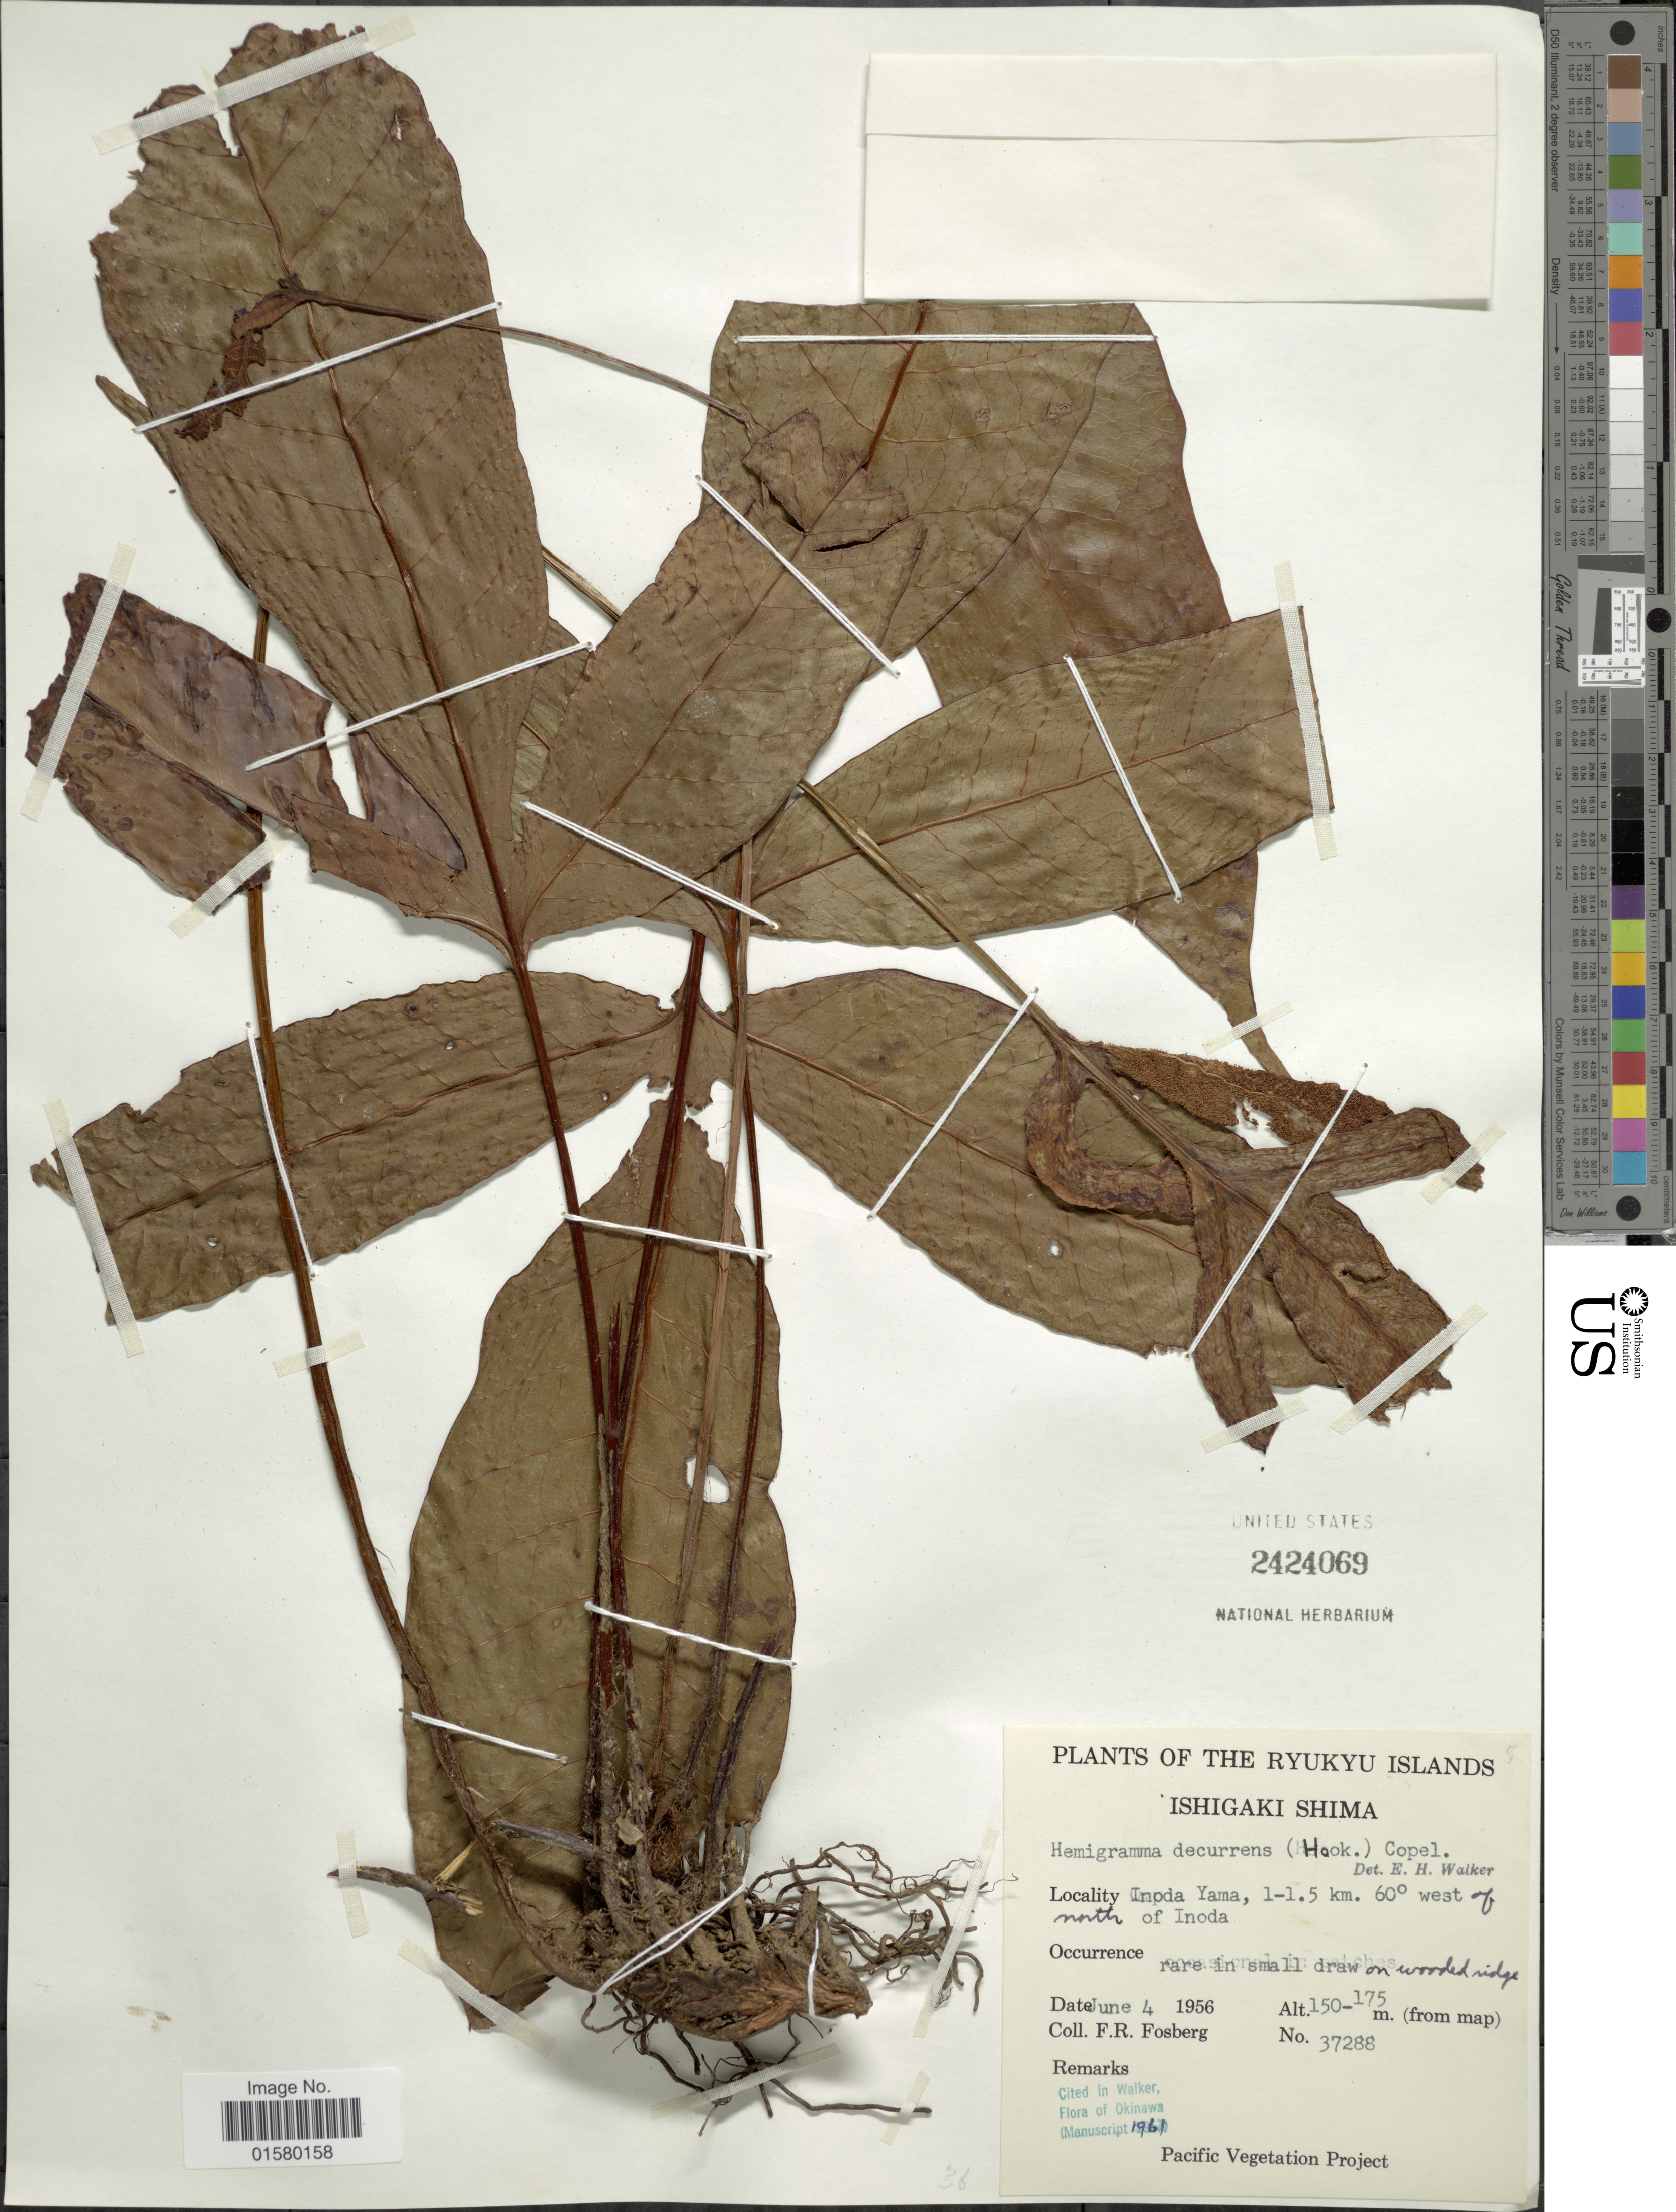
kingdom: Plantae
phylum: Tracheophyta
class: Polypodiopsida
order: Polypodiales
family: Tectariaceae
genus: Tectaria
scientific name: Tectaria decurrens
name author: (Presel.) Copel. in Elmer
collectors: F. R. Fosberg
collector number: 37288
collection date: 1956-06-04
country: Japan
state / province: Okinawa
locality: Ryukyu Islands, Ishigaki Shima, Inoda Yama, 1-1.5 km, west of north of India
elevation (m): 150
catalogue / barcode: US 24240639